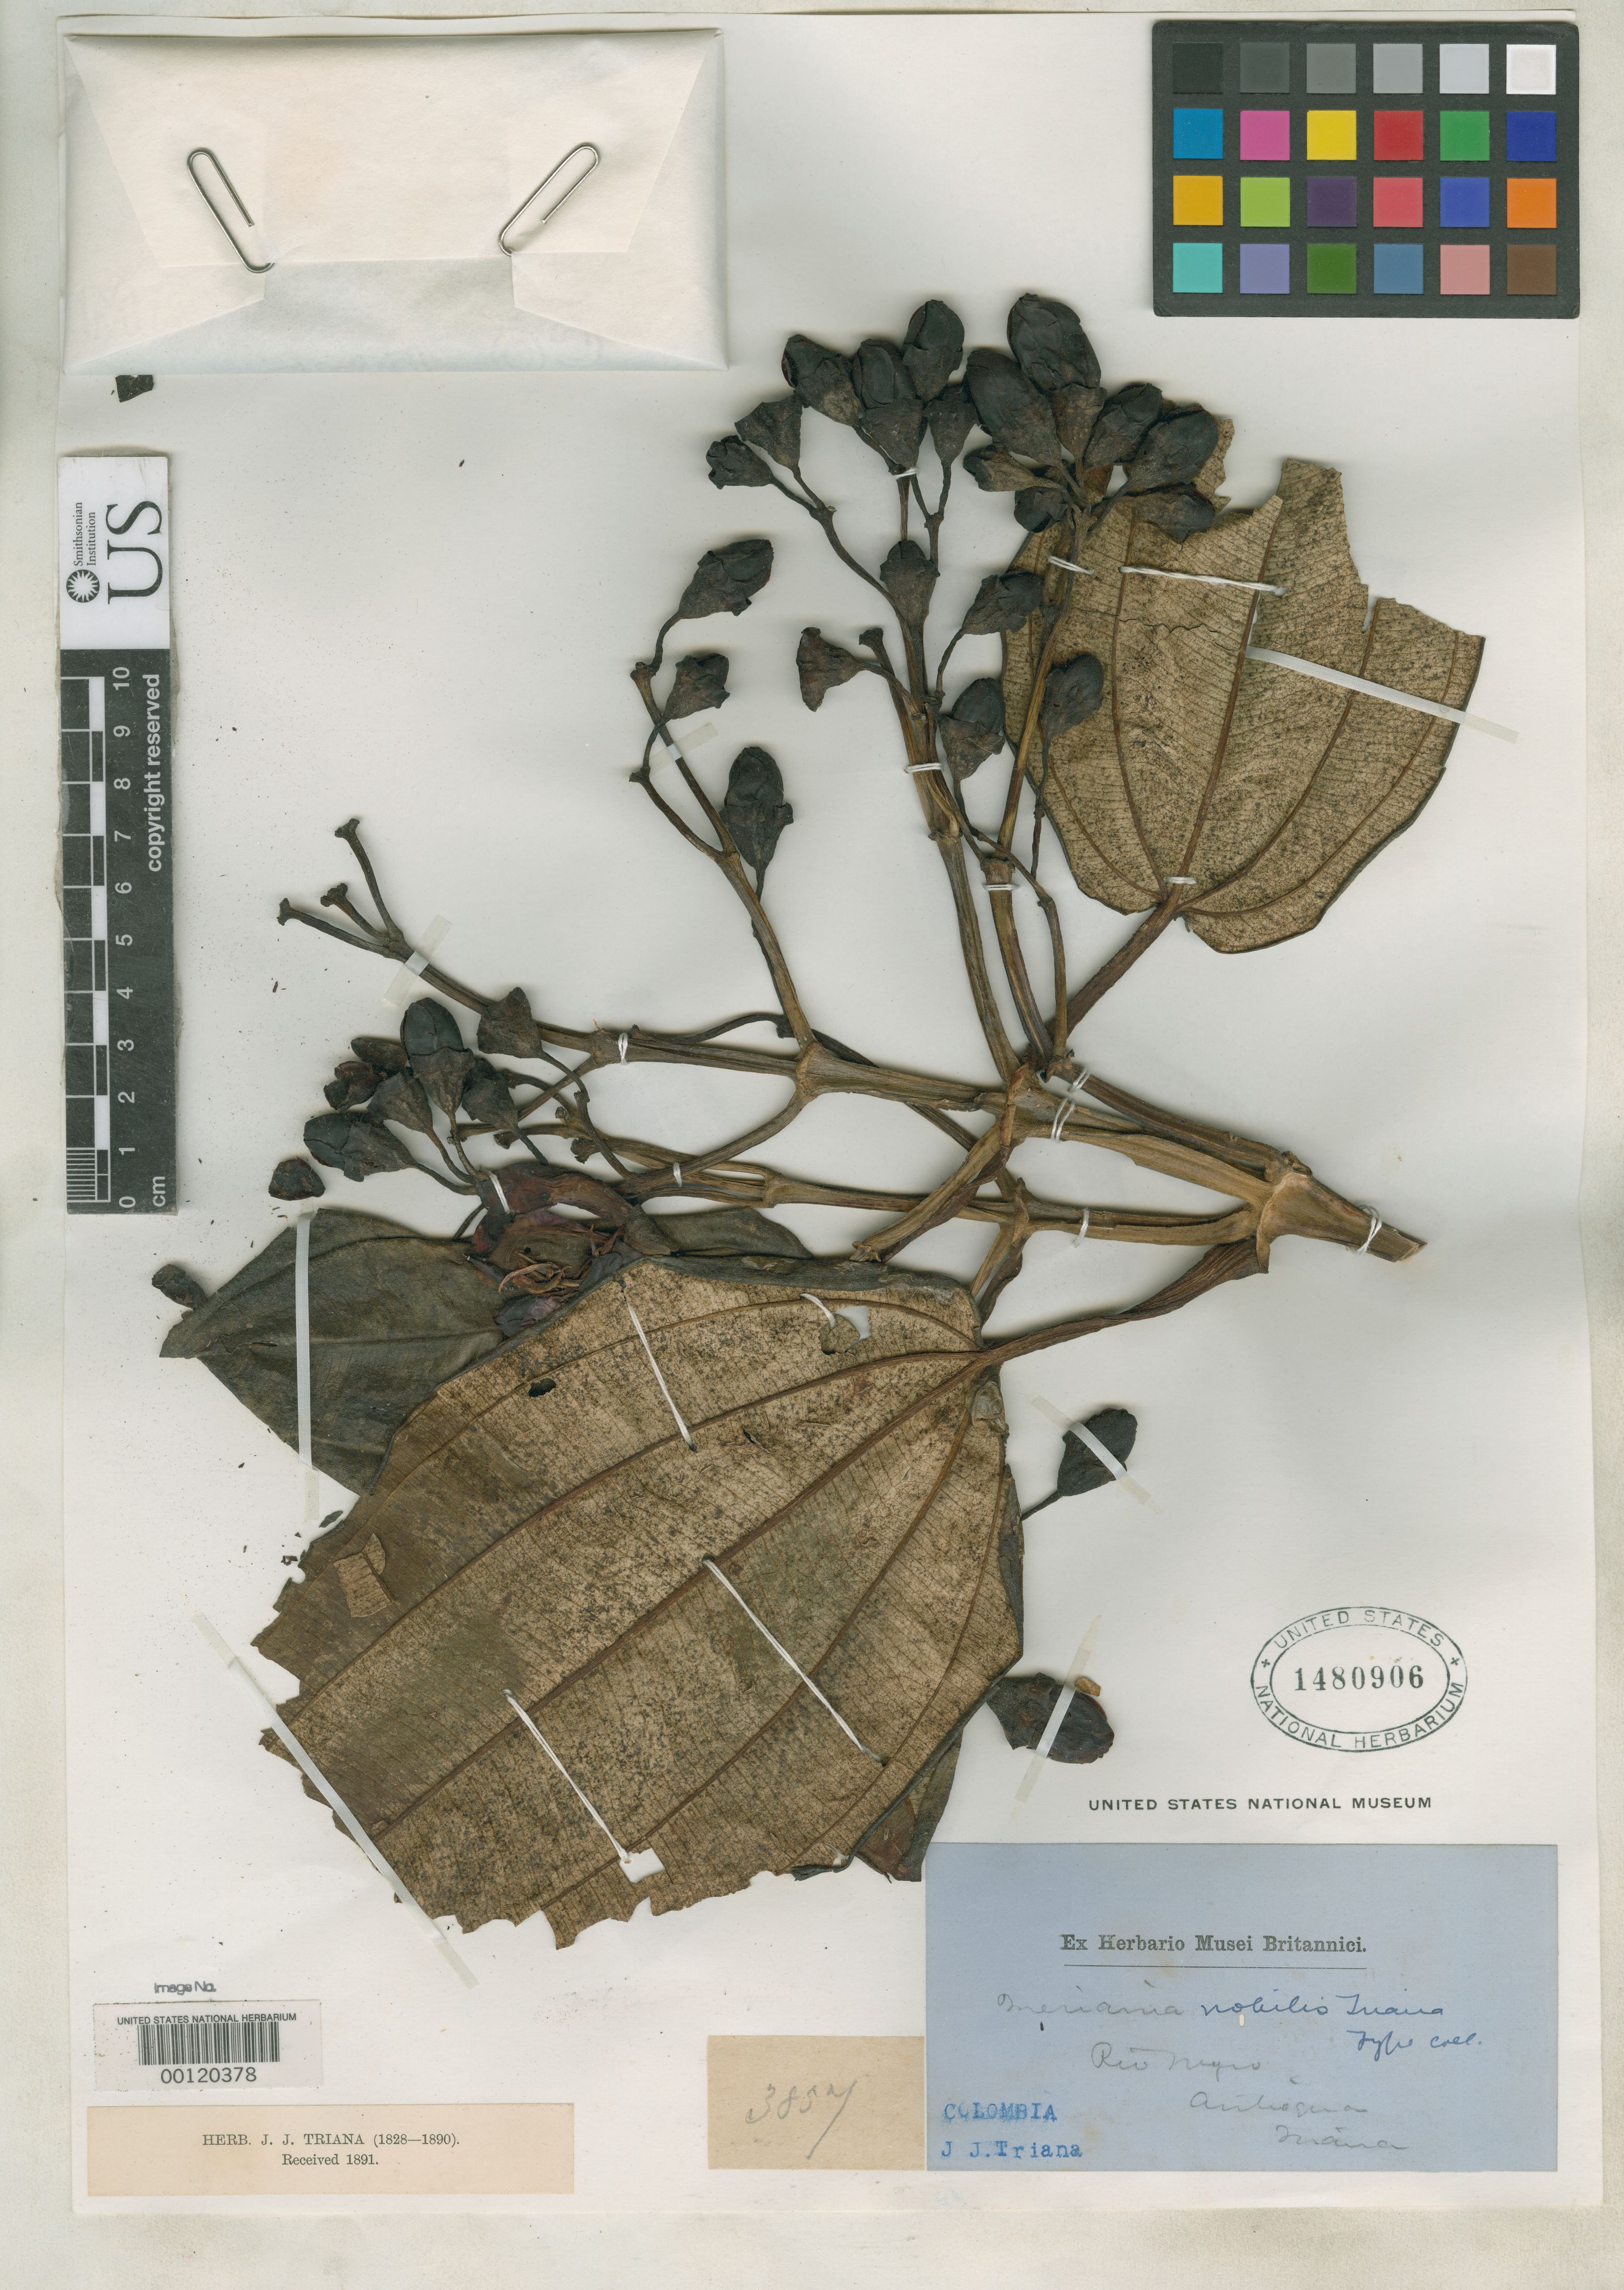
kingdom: Plantae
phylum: Tracheophyta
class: Magnoliopsida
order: Myrtales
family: Melastomataceae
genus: Meriania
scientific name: Meriania nobilis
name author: Triana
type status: Isotype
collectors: J. J. Triana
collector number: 3857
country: Colombia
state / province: Antioquia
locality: Rio Negro.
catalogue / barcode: US 1480906